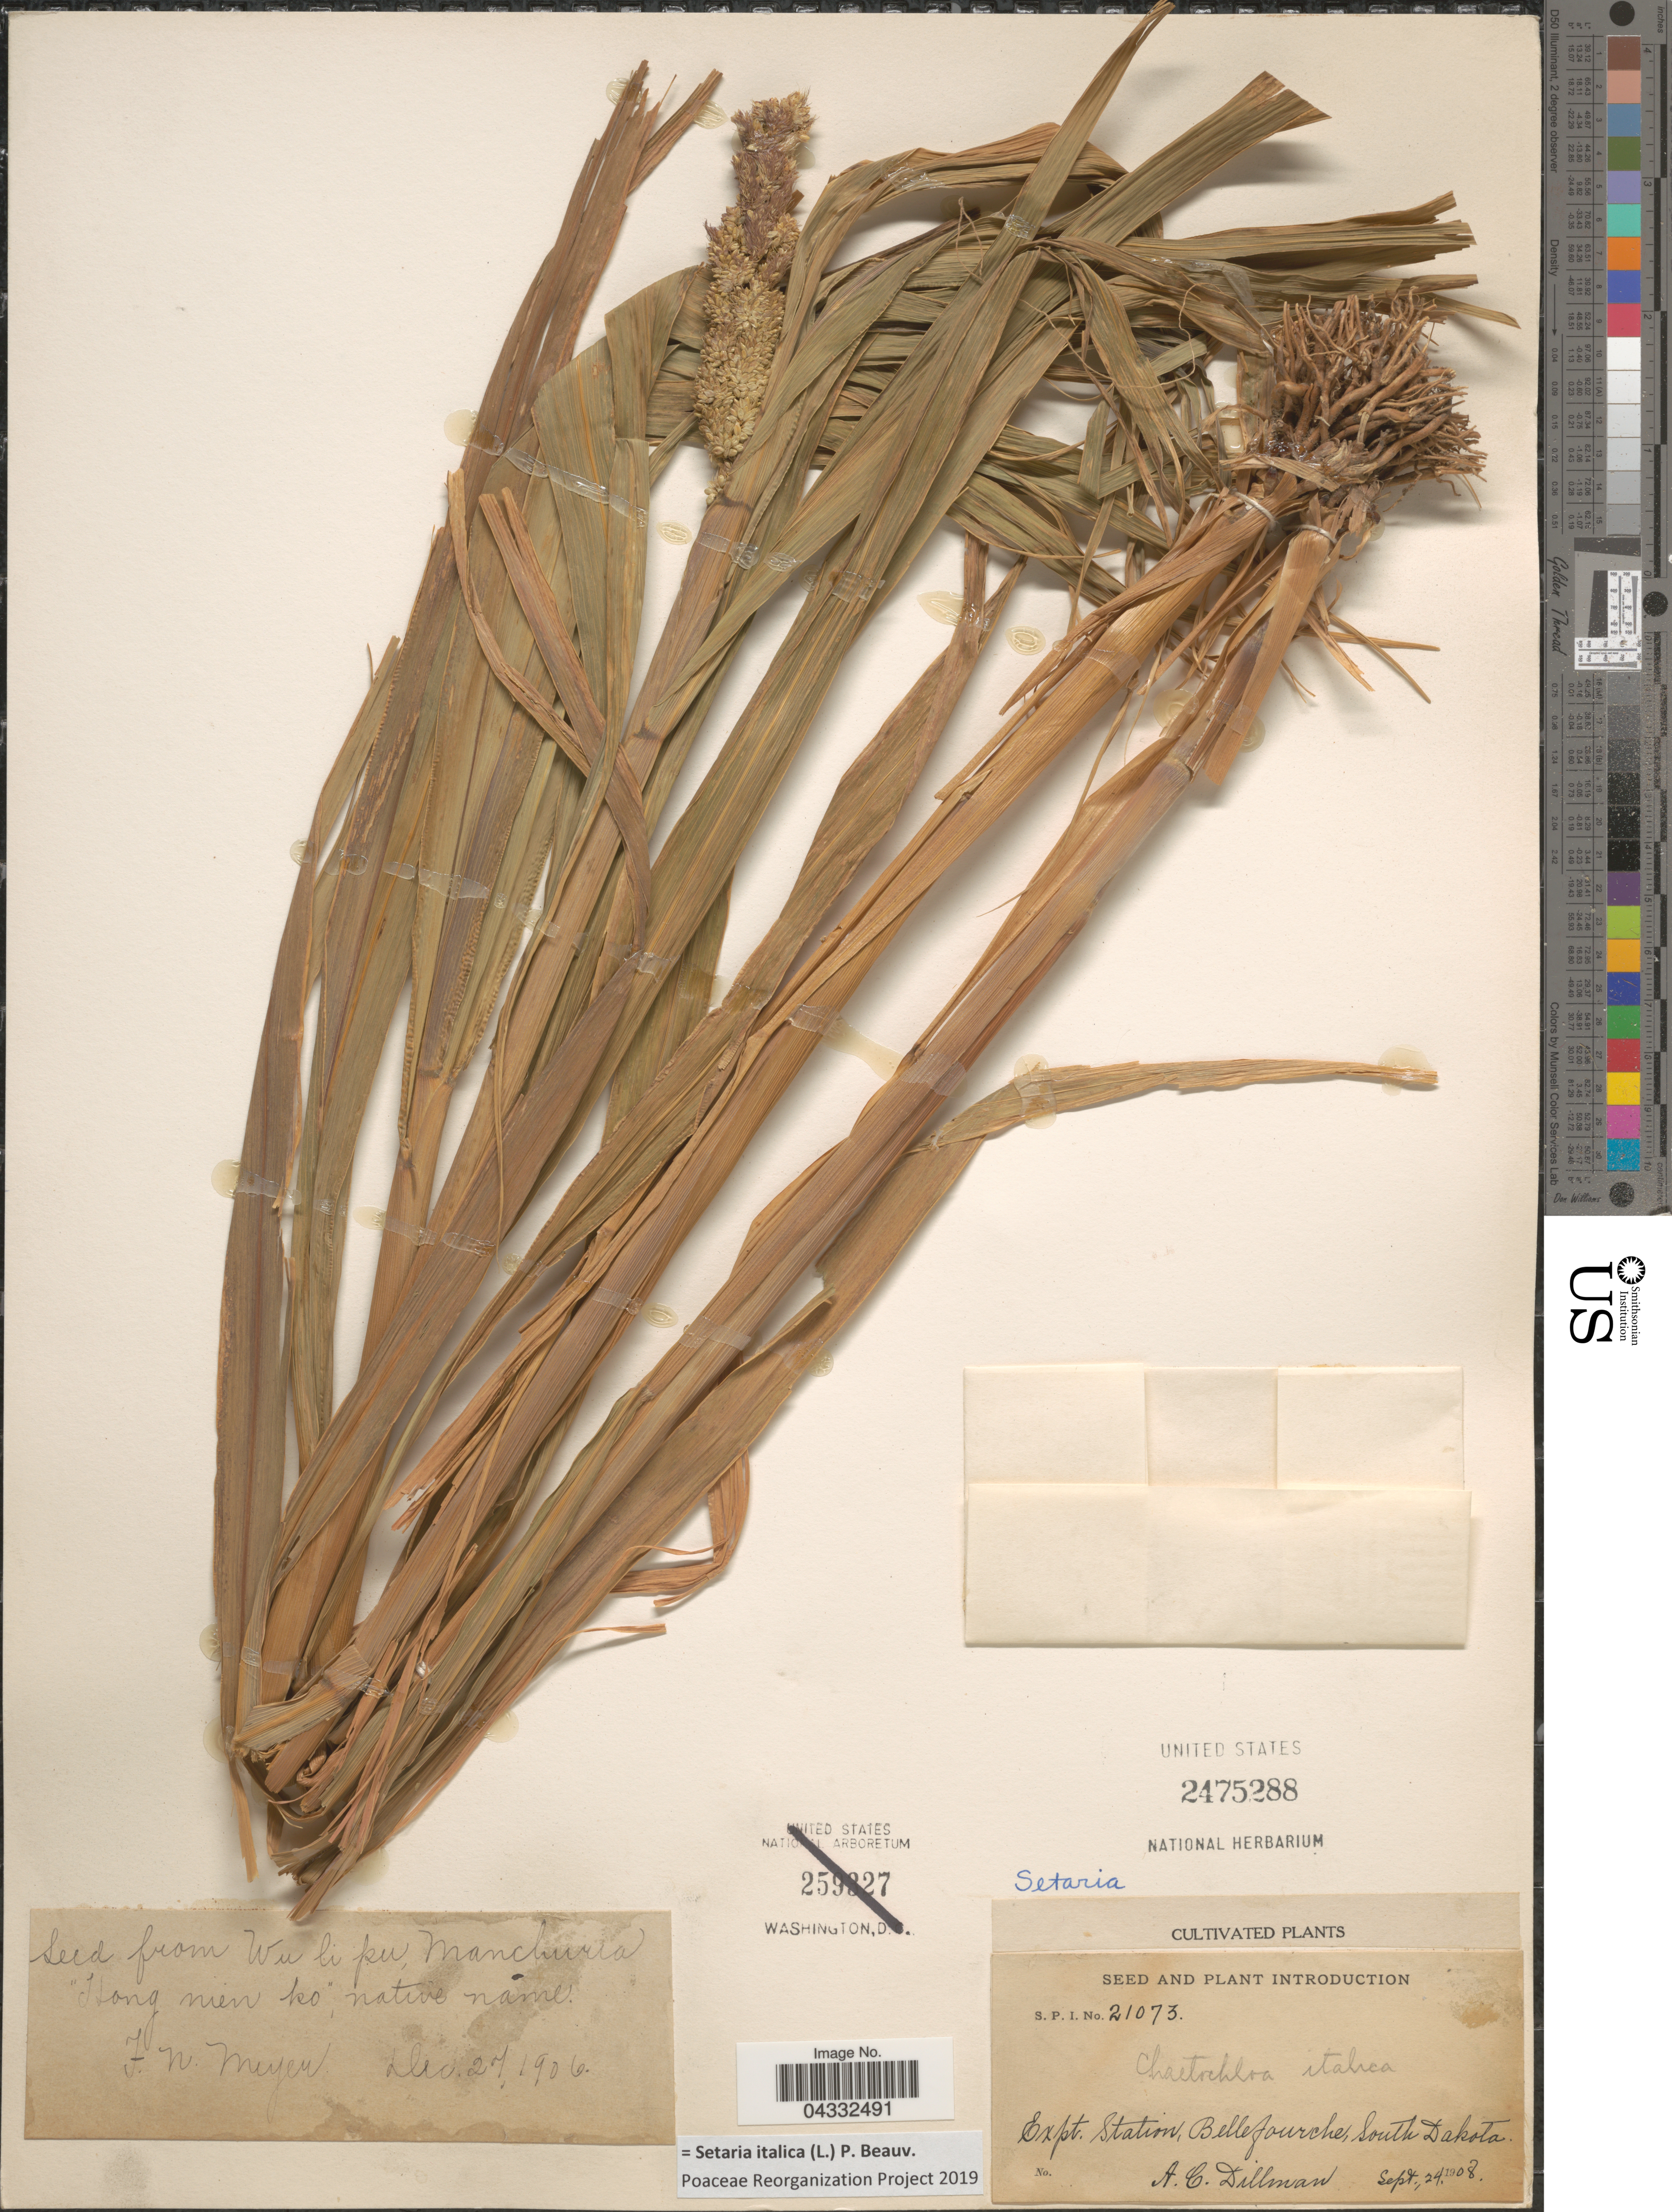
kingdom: Plantae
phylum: Tracheophyta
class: Liliopsida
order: Poales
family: Poaceae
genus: Setaria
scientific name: Setaria italica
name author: (L.) P. Beauv.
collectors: A. Dillman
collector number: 21073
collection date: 1908-09-24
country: United States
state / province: South Dakota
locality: Expt. Station, Bellefourche.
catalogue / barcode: US 2475288